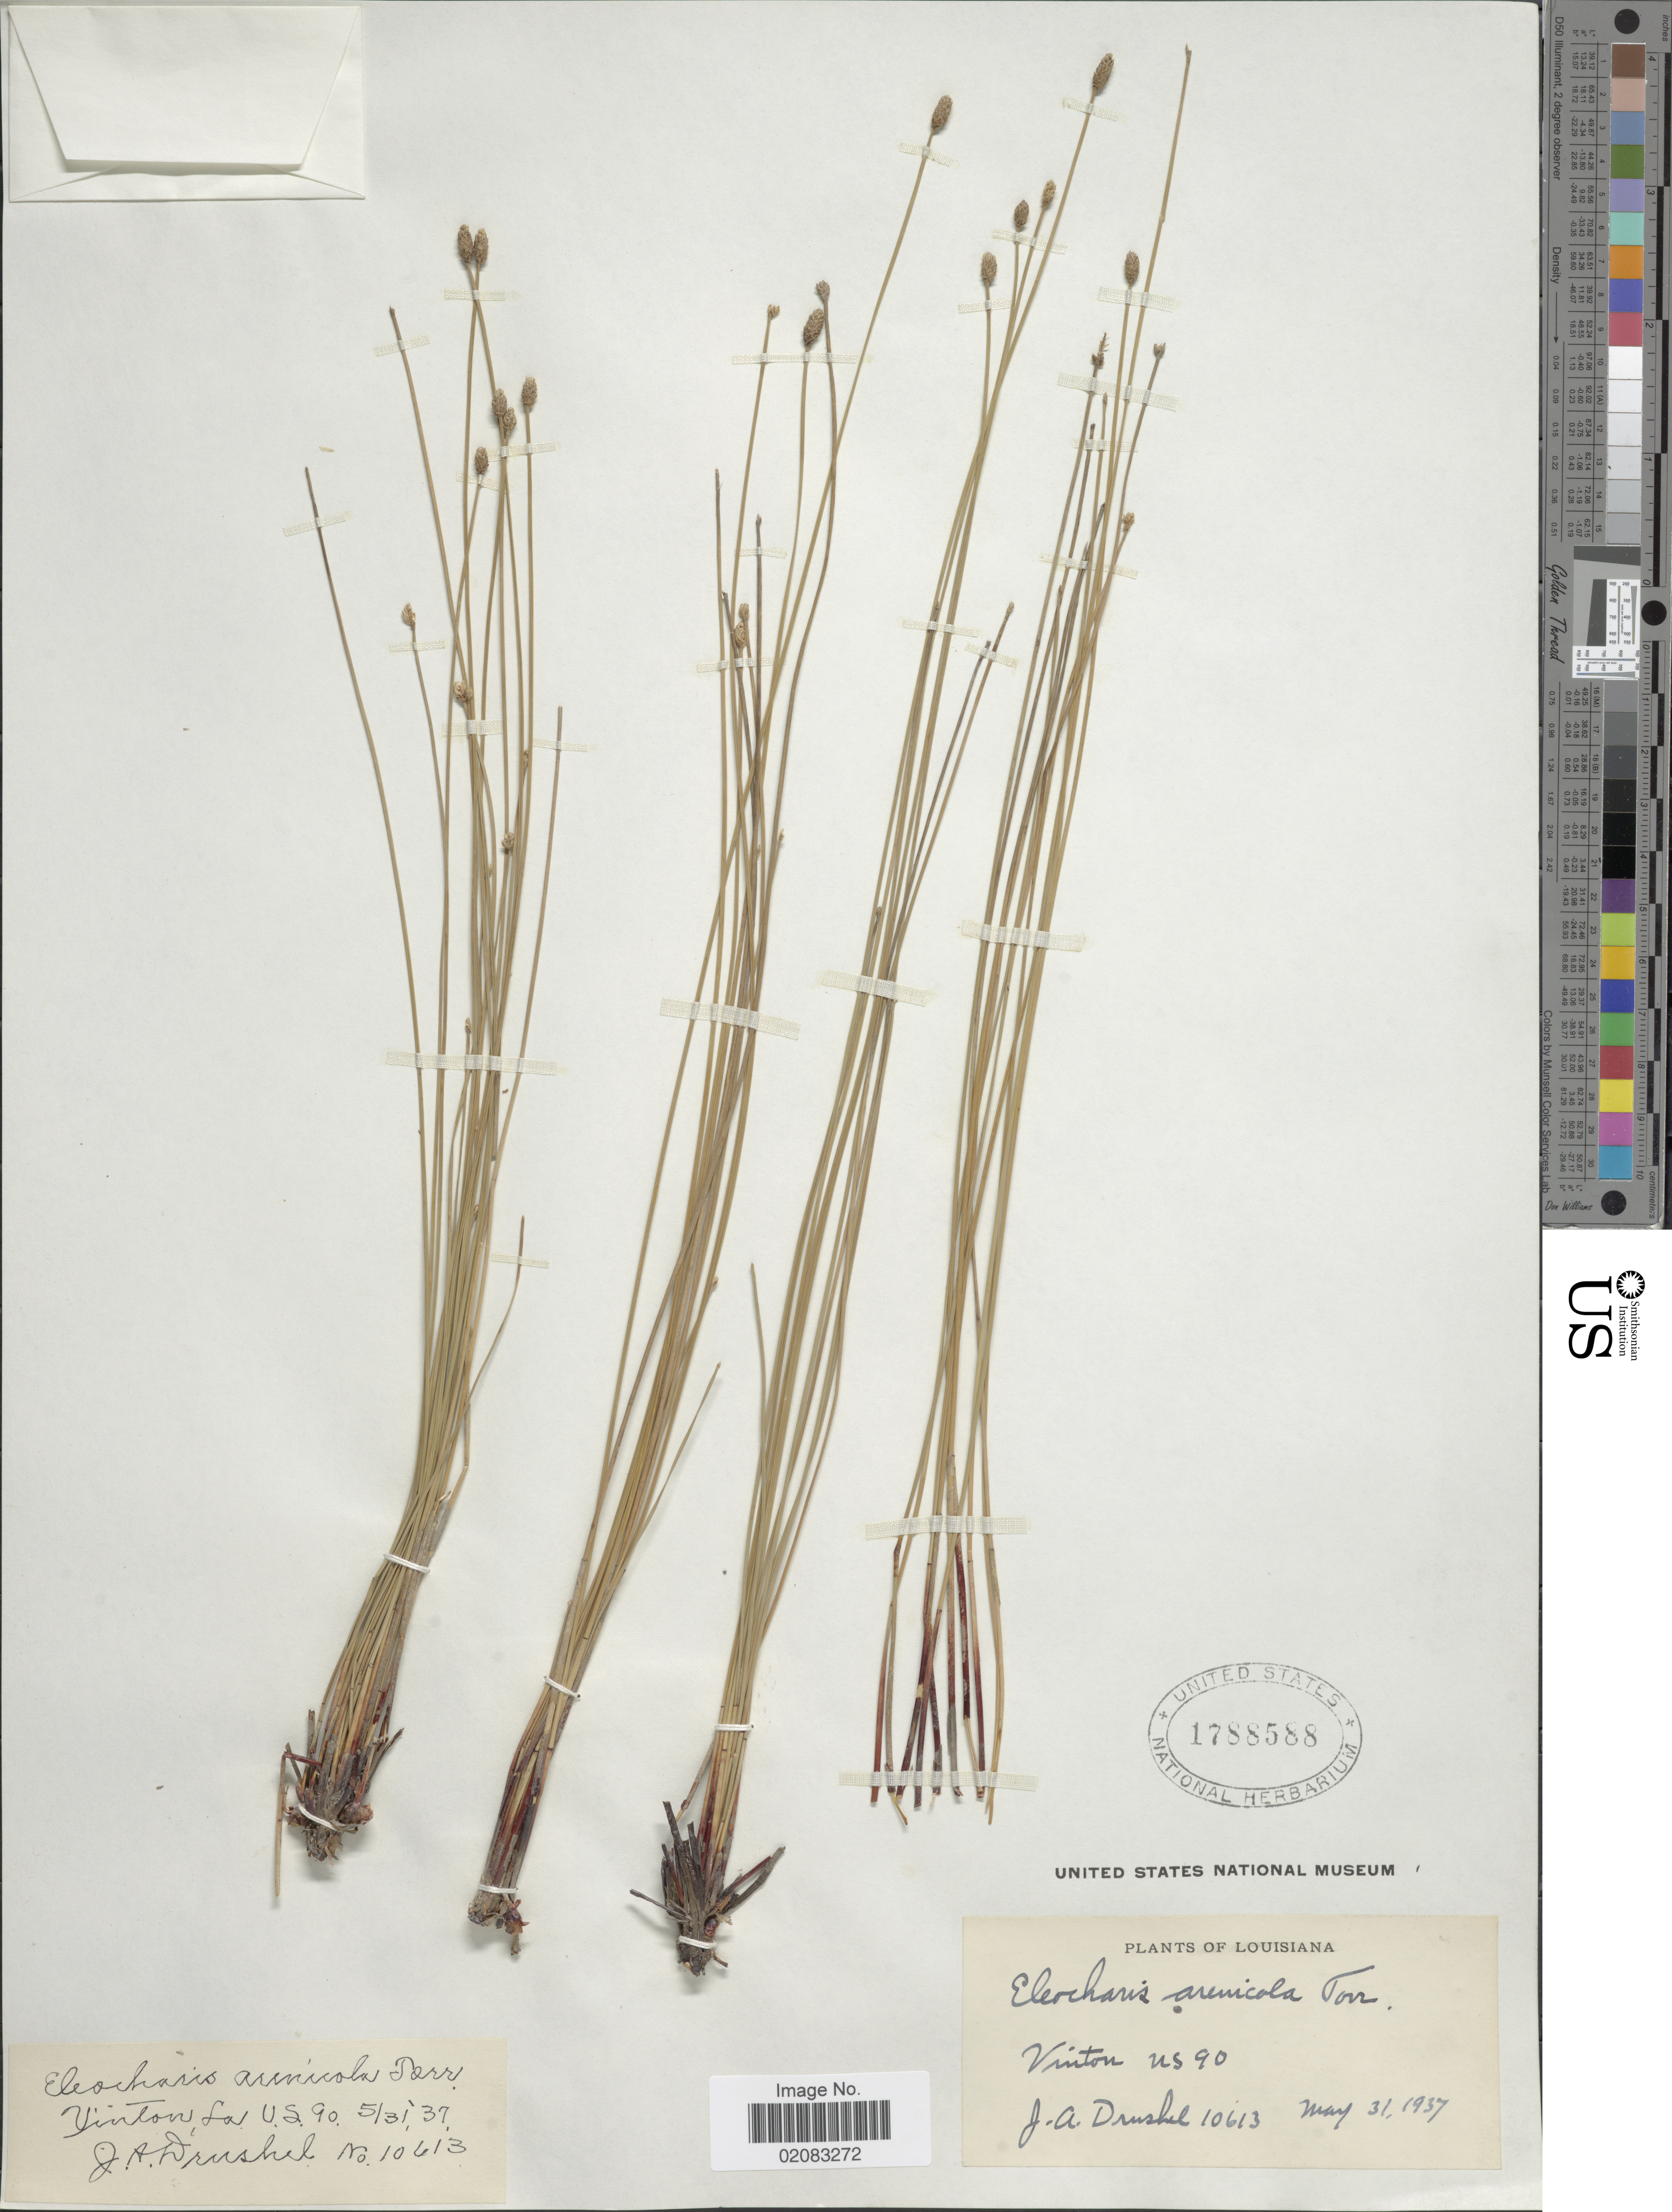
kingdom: Plantae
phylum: Tracheophyta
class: Liliopsida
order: Poales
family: Cyperaceae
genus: Eleocharis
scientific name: Eleocharis montevidensis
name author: Kunth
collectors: J. A. Drushel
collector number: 10613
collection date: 1937-05-31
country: United States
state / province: Louisiana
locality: Vinton, US 90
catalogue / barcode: US 1788588